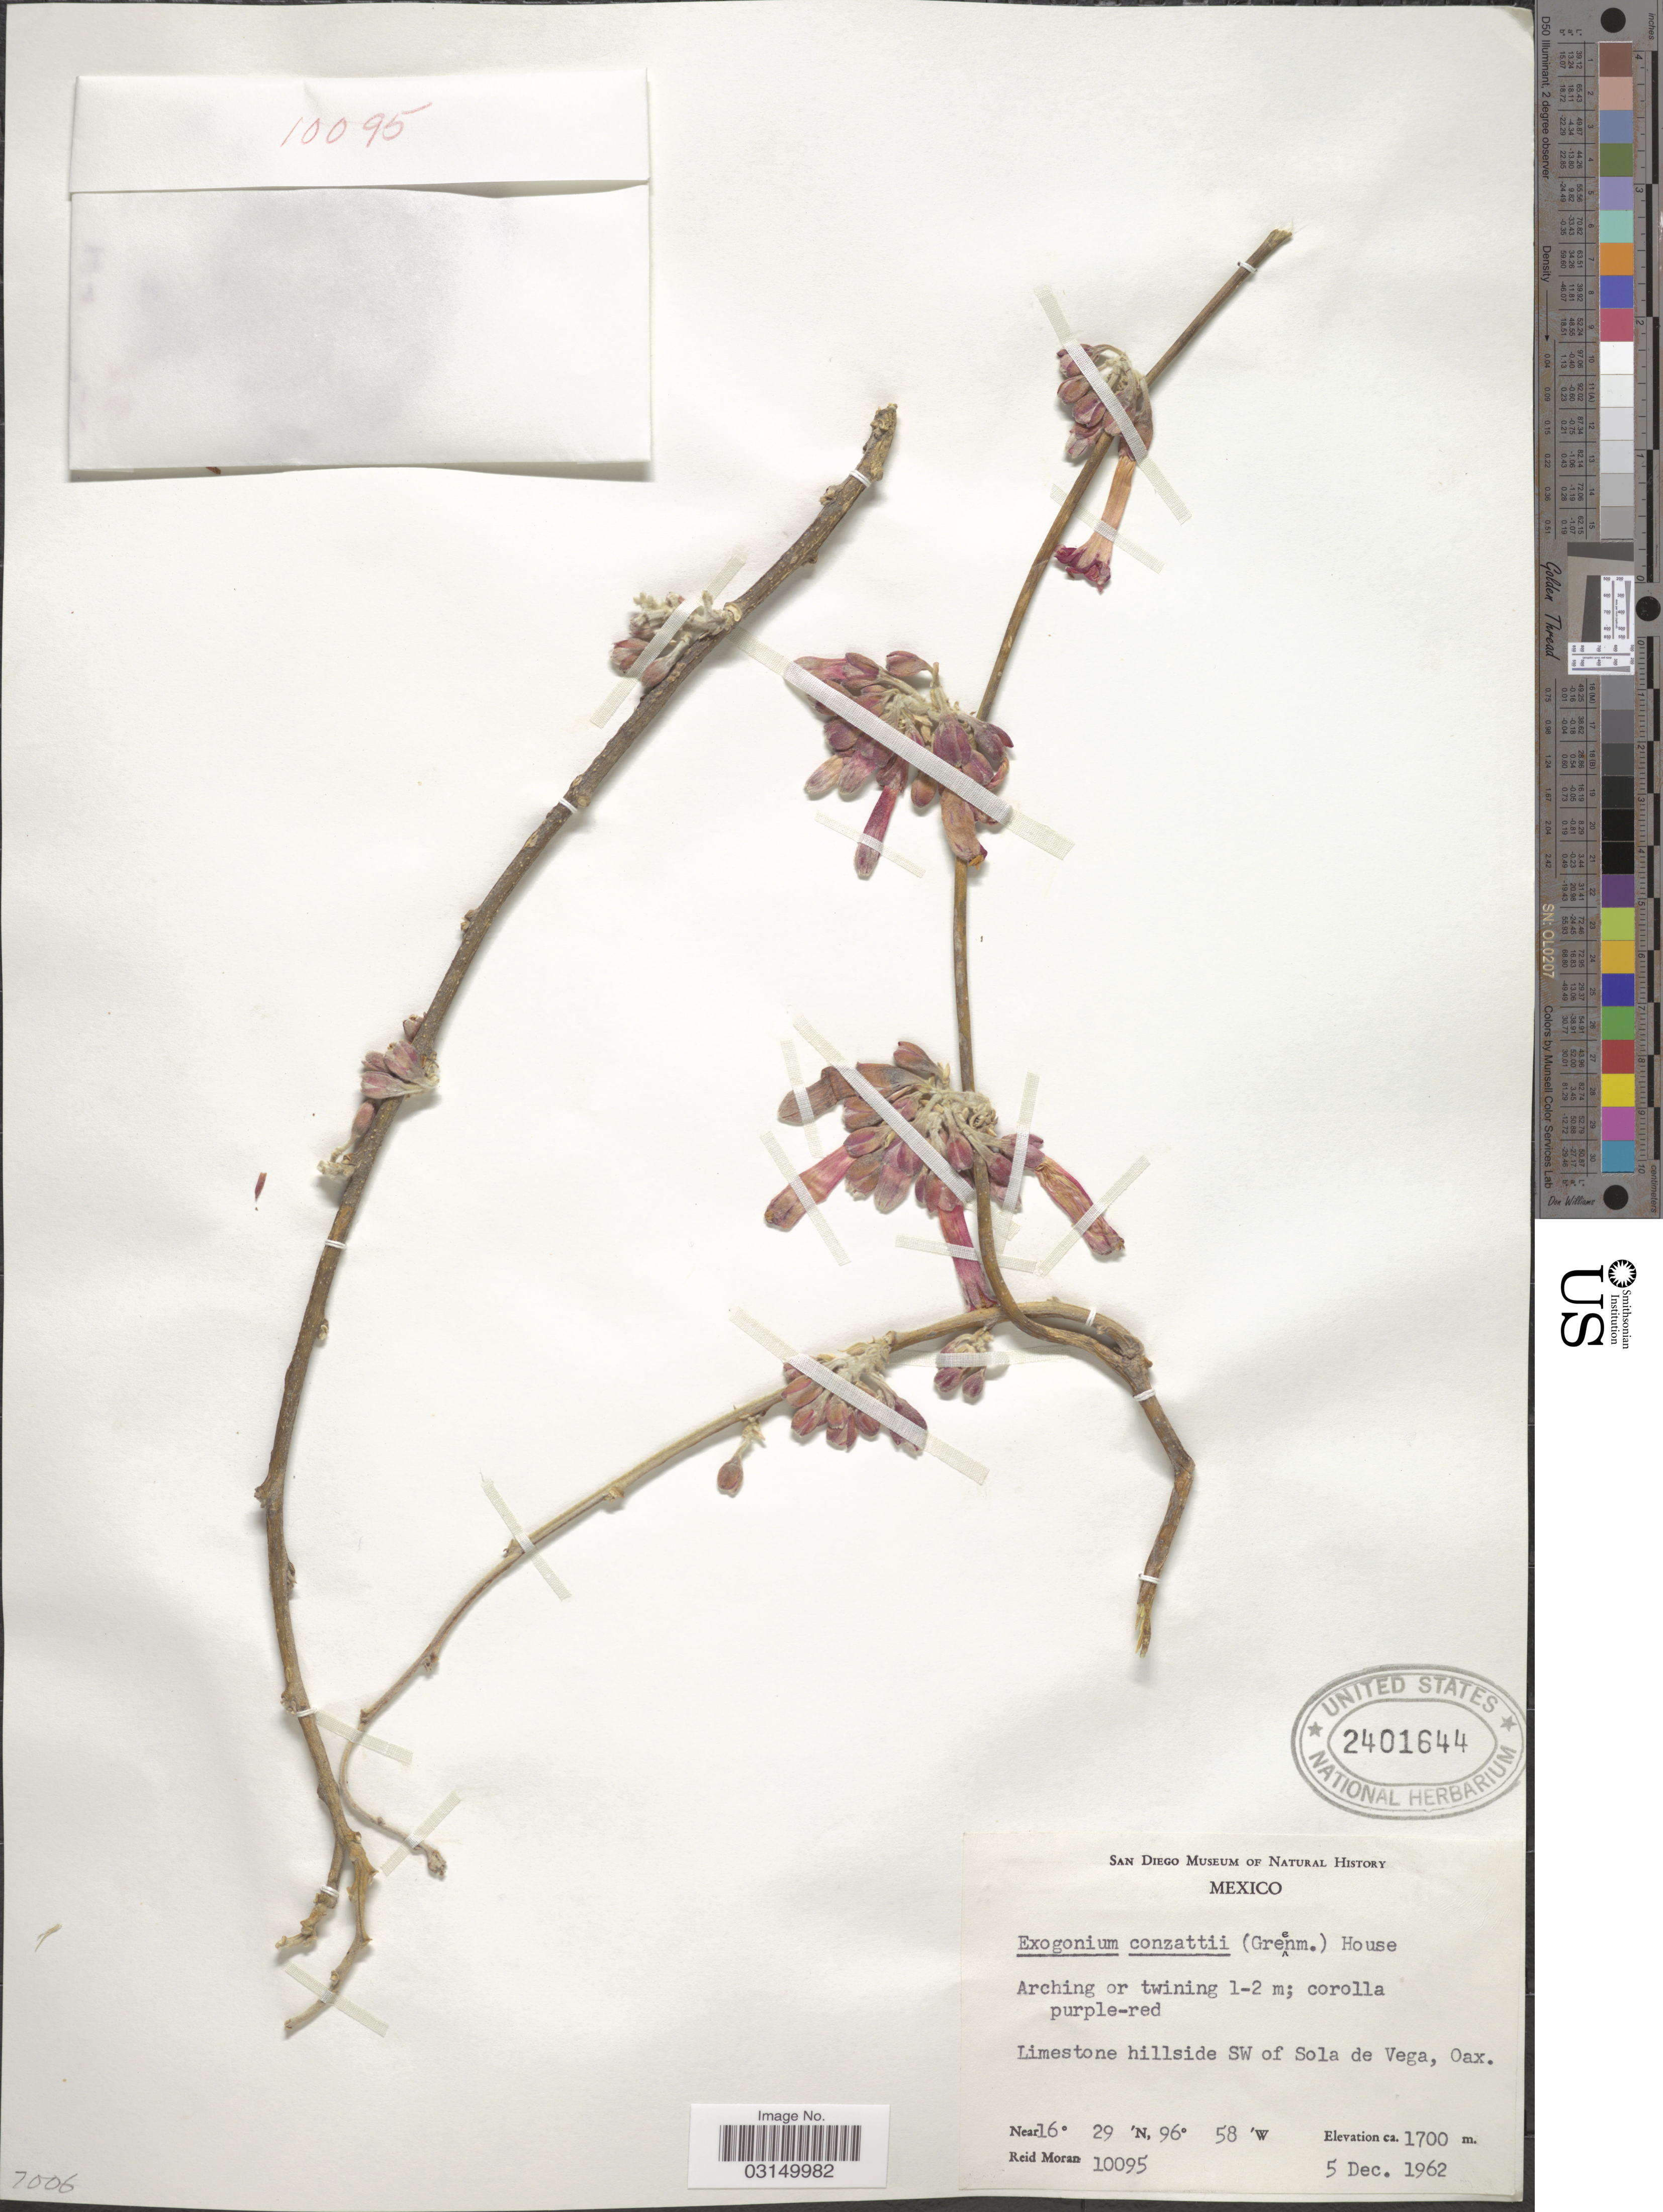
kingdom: Plantae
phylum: Tracheophyta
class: Magnoliopsida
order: Solanales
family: Convolvulaceae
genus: Ipomoea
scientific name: Ipomoea conzattii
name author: Greenm.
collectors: R. Moran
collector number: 10095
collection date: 1962-12-05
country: Mexico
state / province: Oaxaca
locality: Limestone hillside SW of Sola de Vega, Oax.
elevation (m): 1700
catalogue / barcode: US 2401644